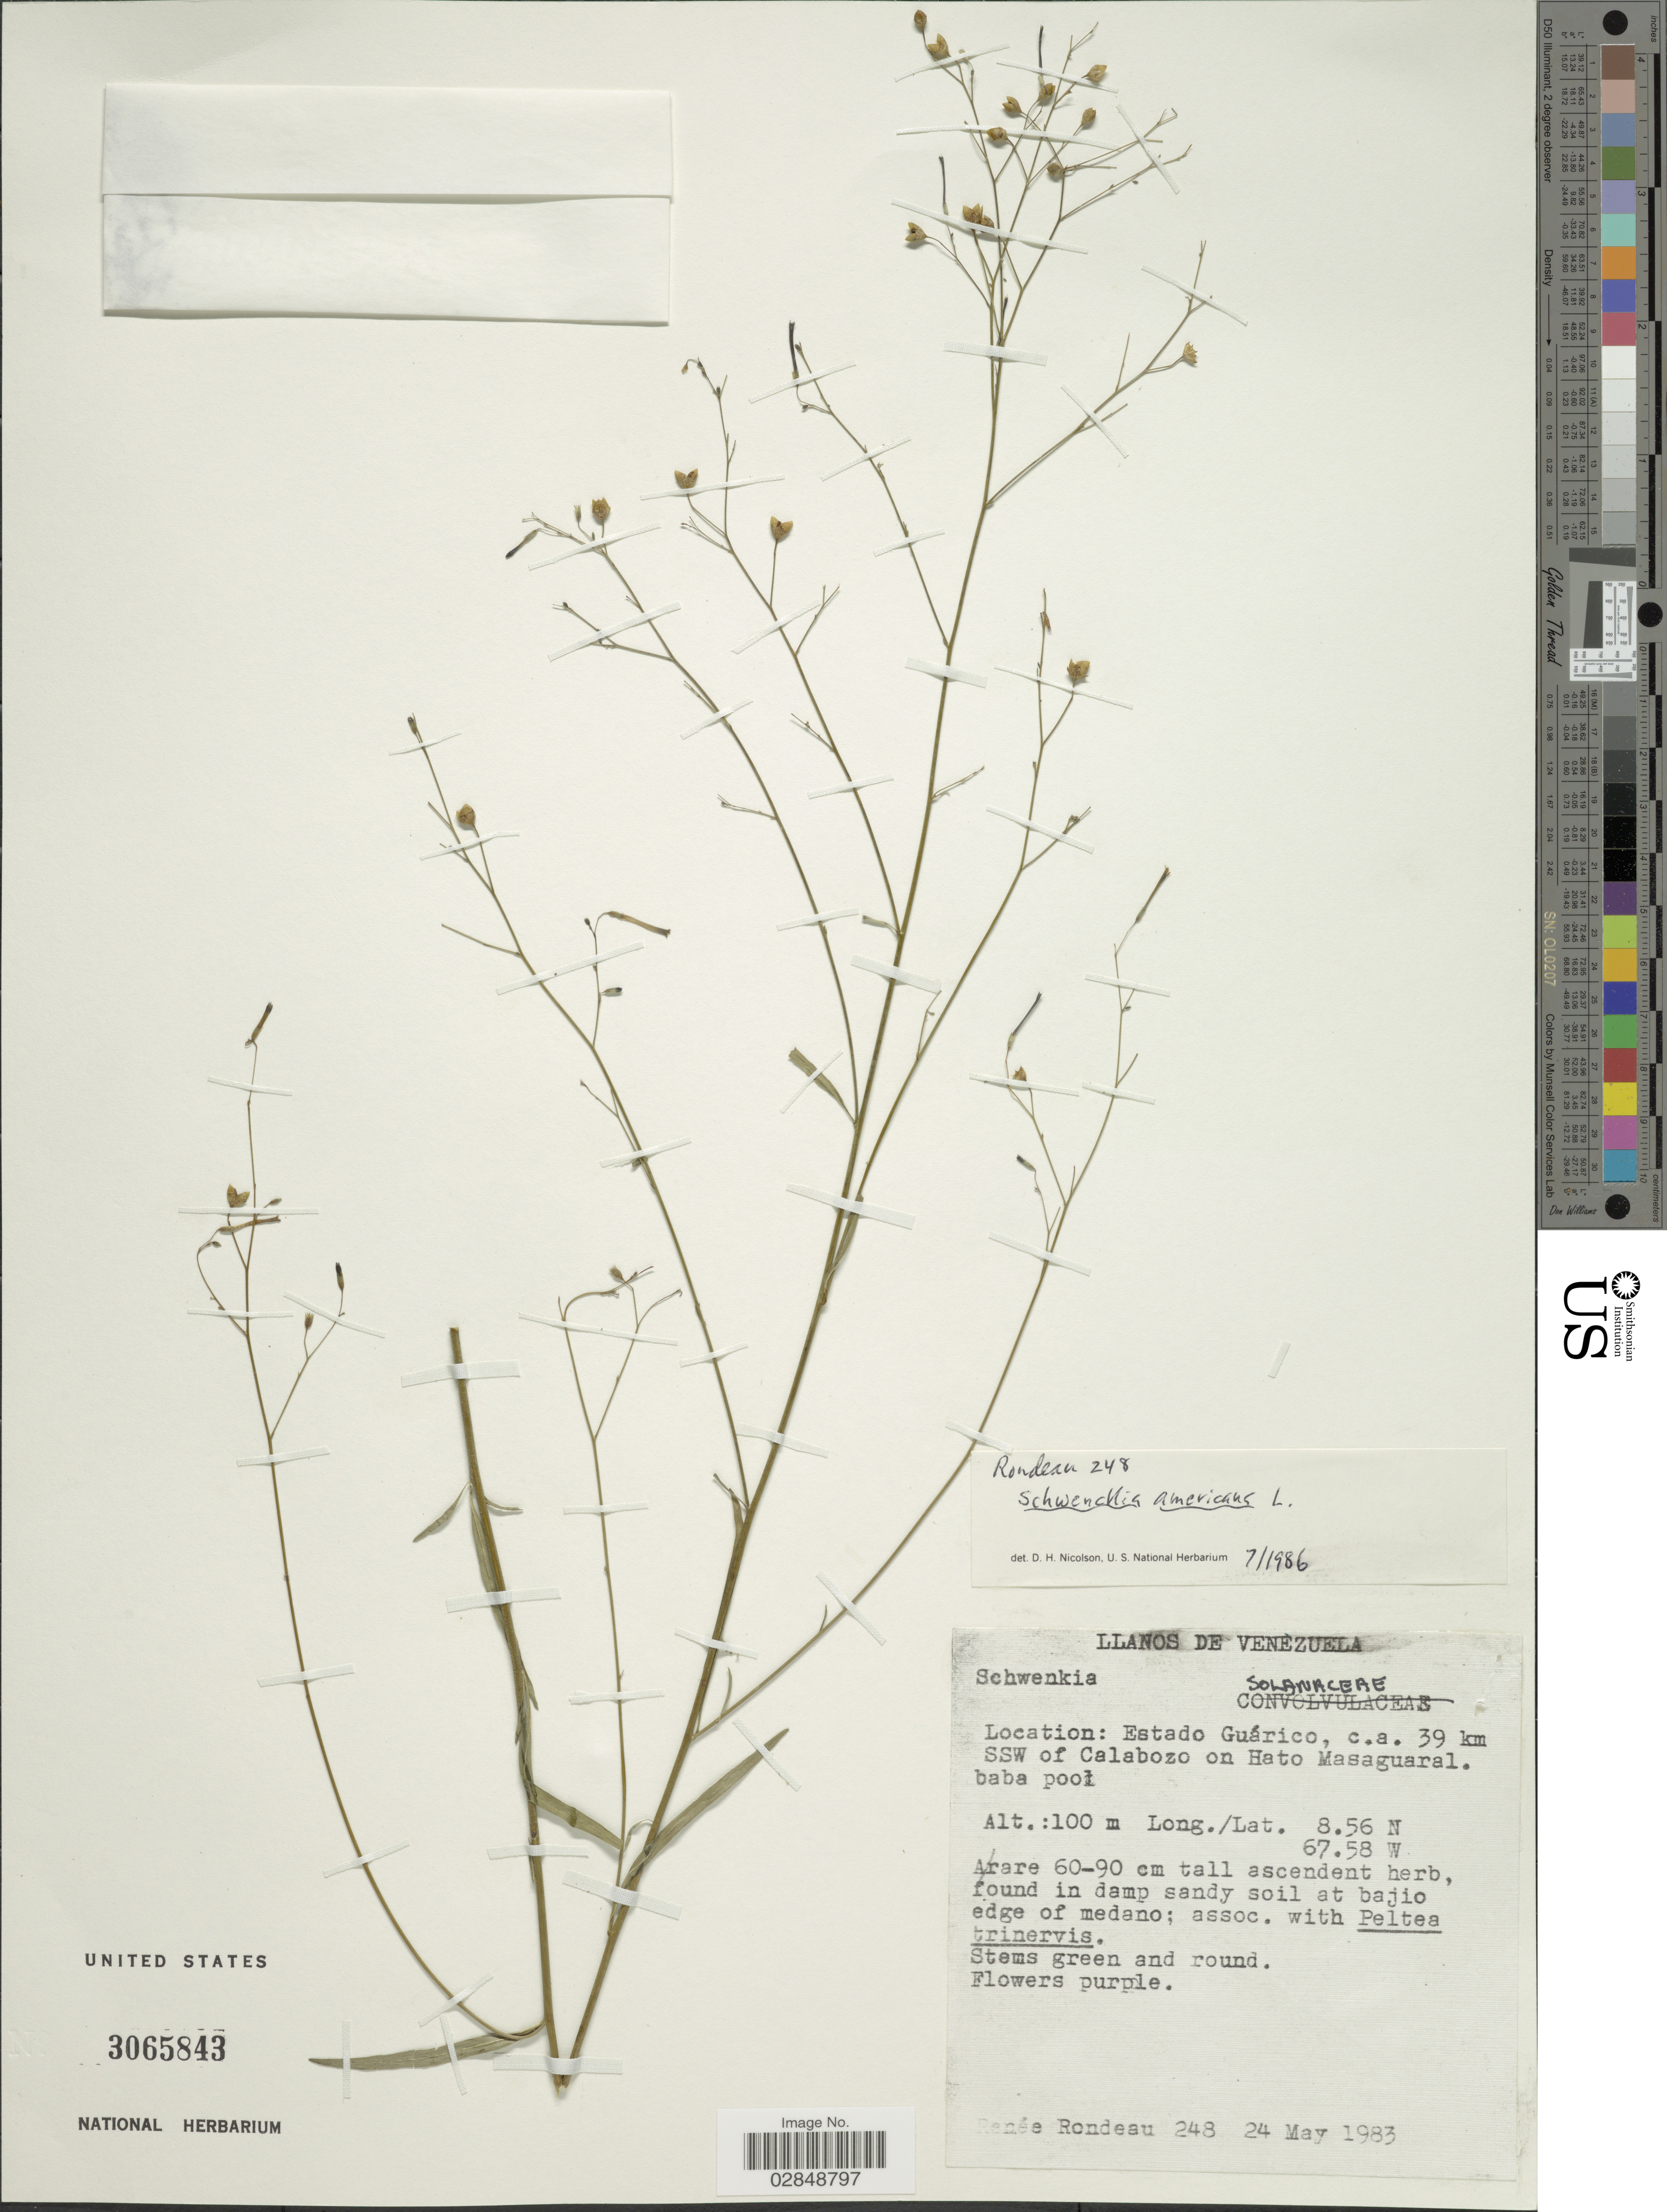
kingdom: Plantae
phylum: Tracheophyta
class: Magnoliopsida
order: Solanales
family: Solanaceae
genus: Schwenckia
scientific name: Schwenckia americana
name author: Kunth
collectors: R. Rondeau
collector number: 248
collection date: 1983-05-24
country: Venezuela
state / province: Guárico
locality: C.a. 39 km SSW of Calabozo on Hato Masaguaral. Llanos de Venezuela.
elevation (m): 100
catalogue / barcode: US 3065843